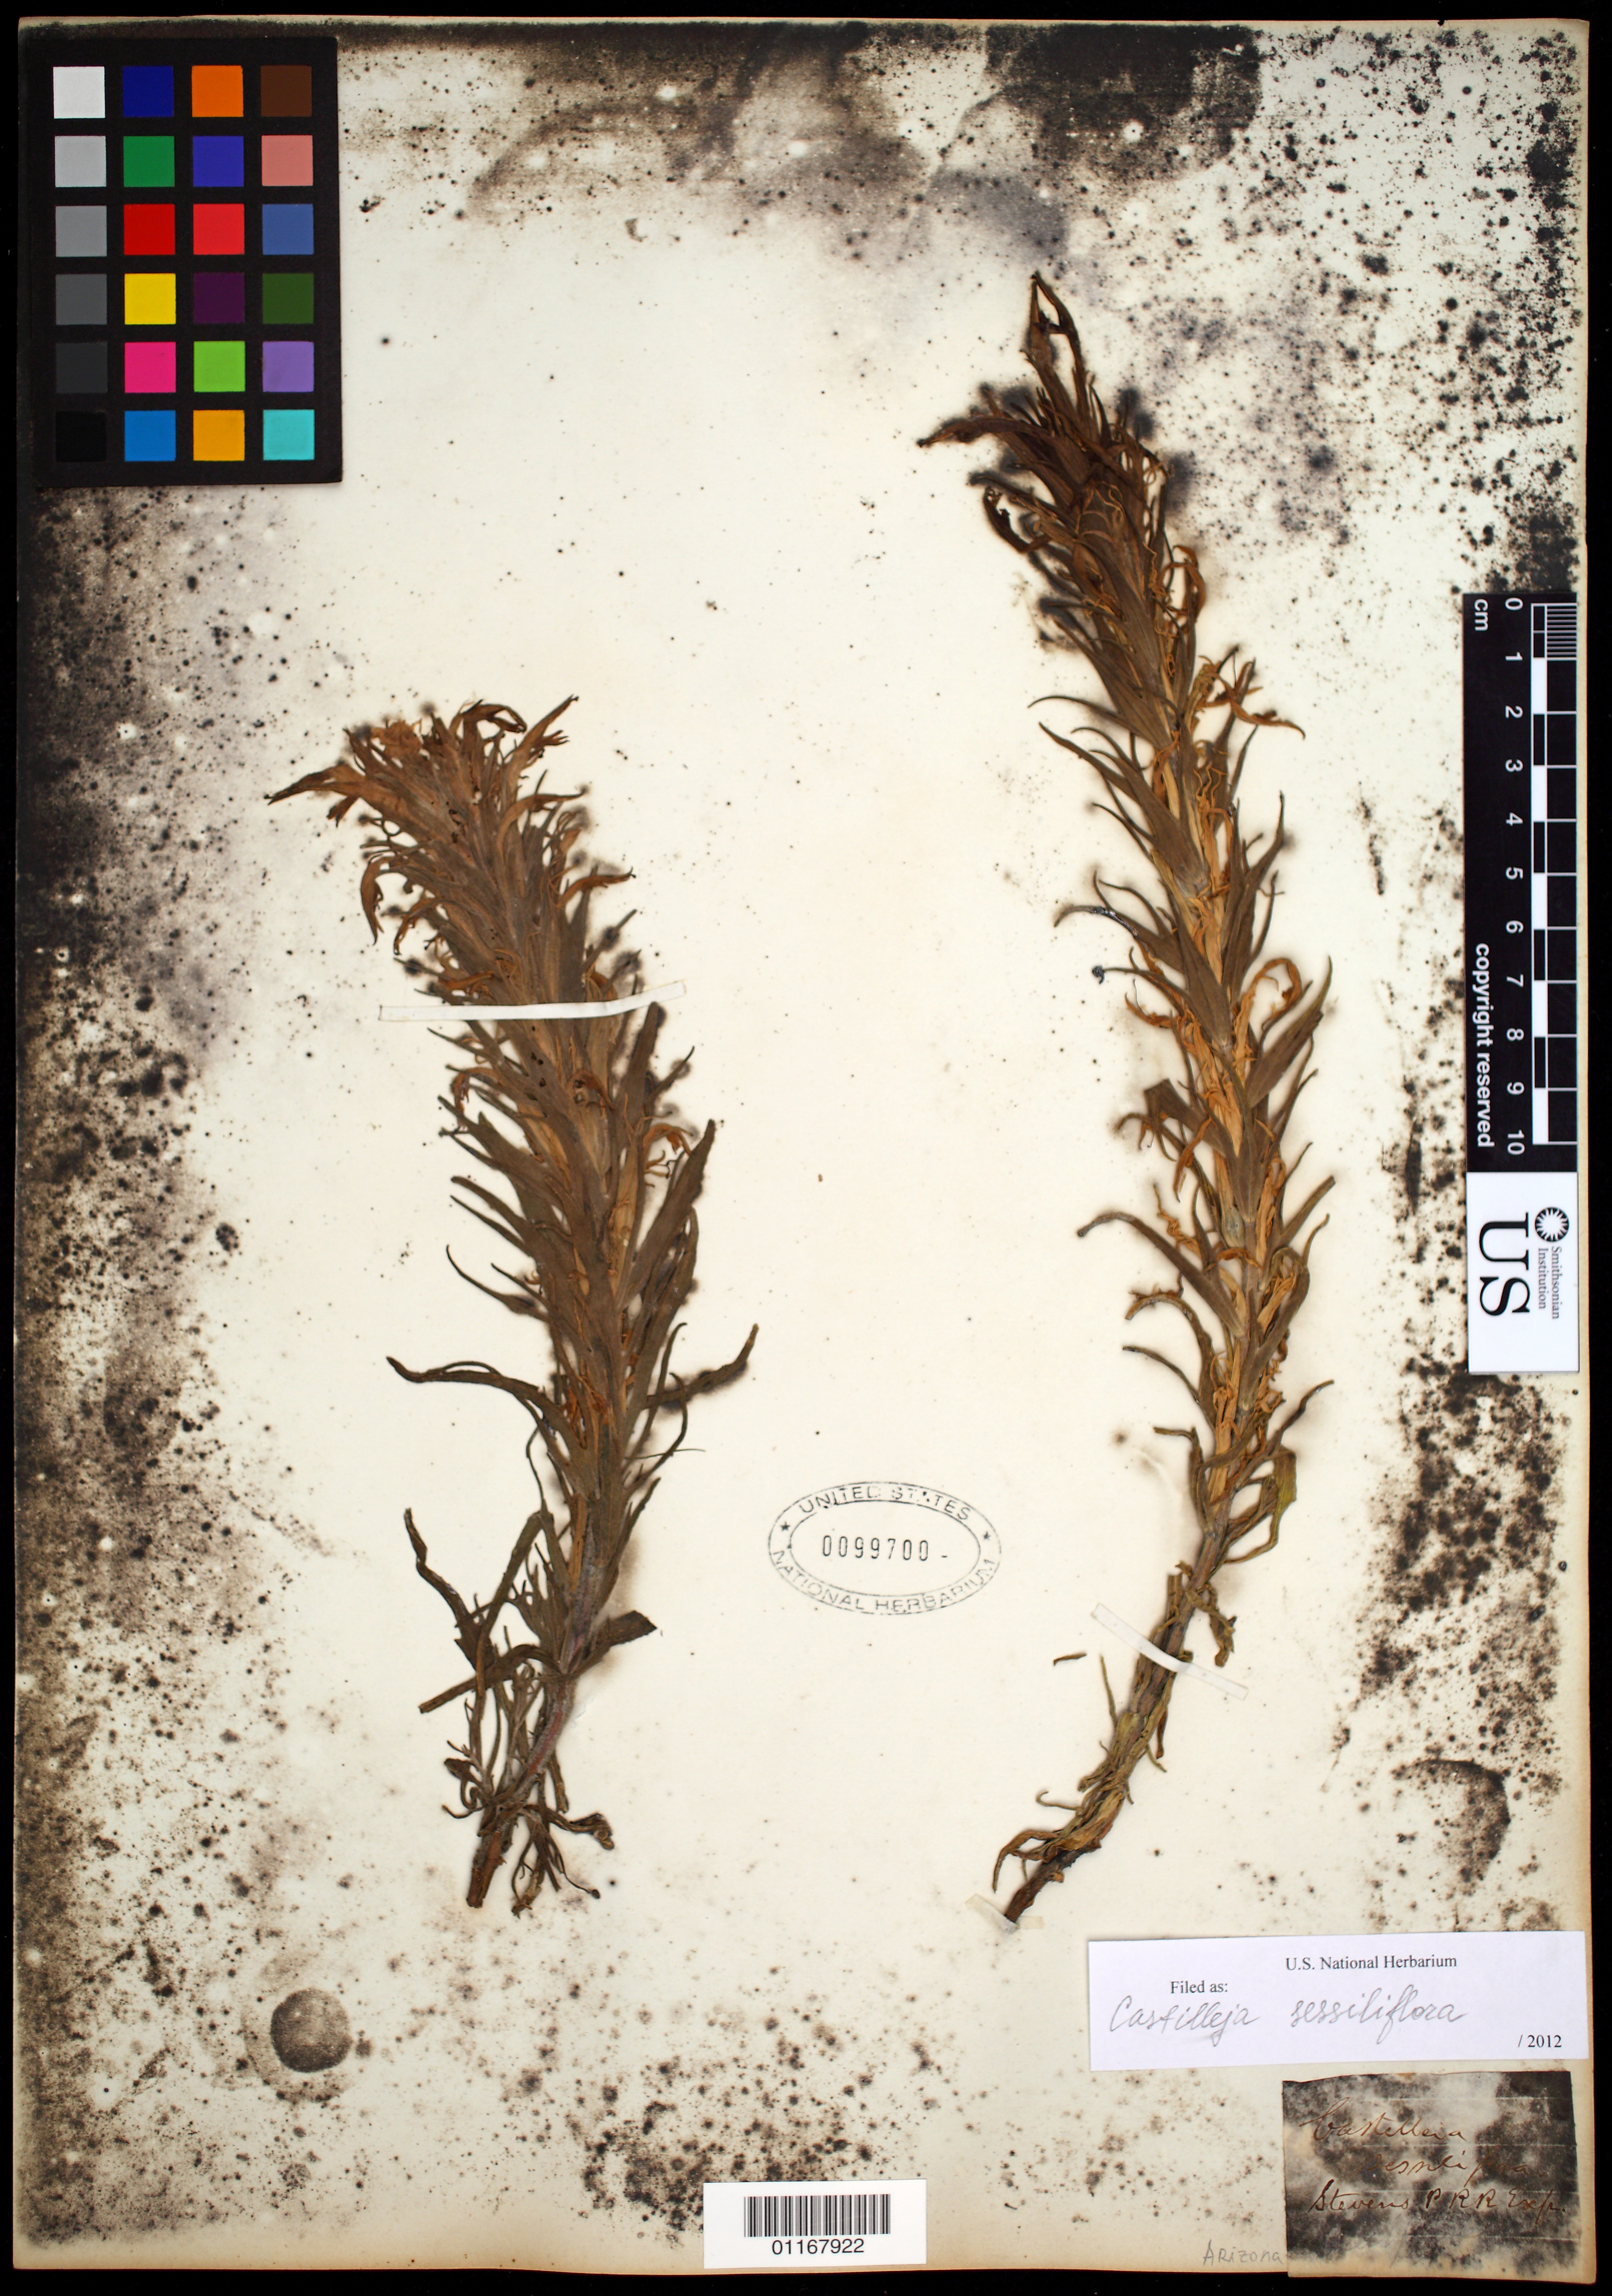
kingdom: Plantae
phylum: Tracheophyta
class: Magnoliopsida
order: Lamiales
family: Orobanchaceae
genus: Castilleja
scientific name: Castilleja sessiliflora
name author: Pursh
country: United States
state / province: Arizona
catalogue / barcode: US 99700